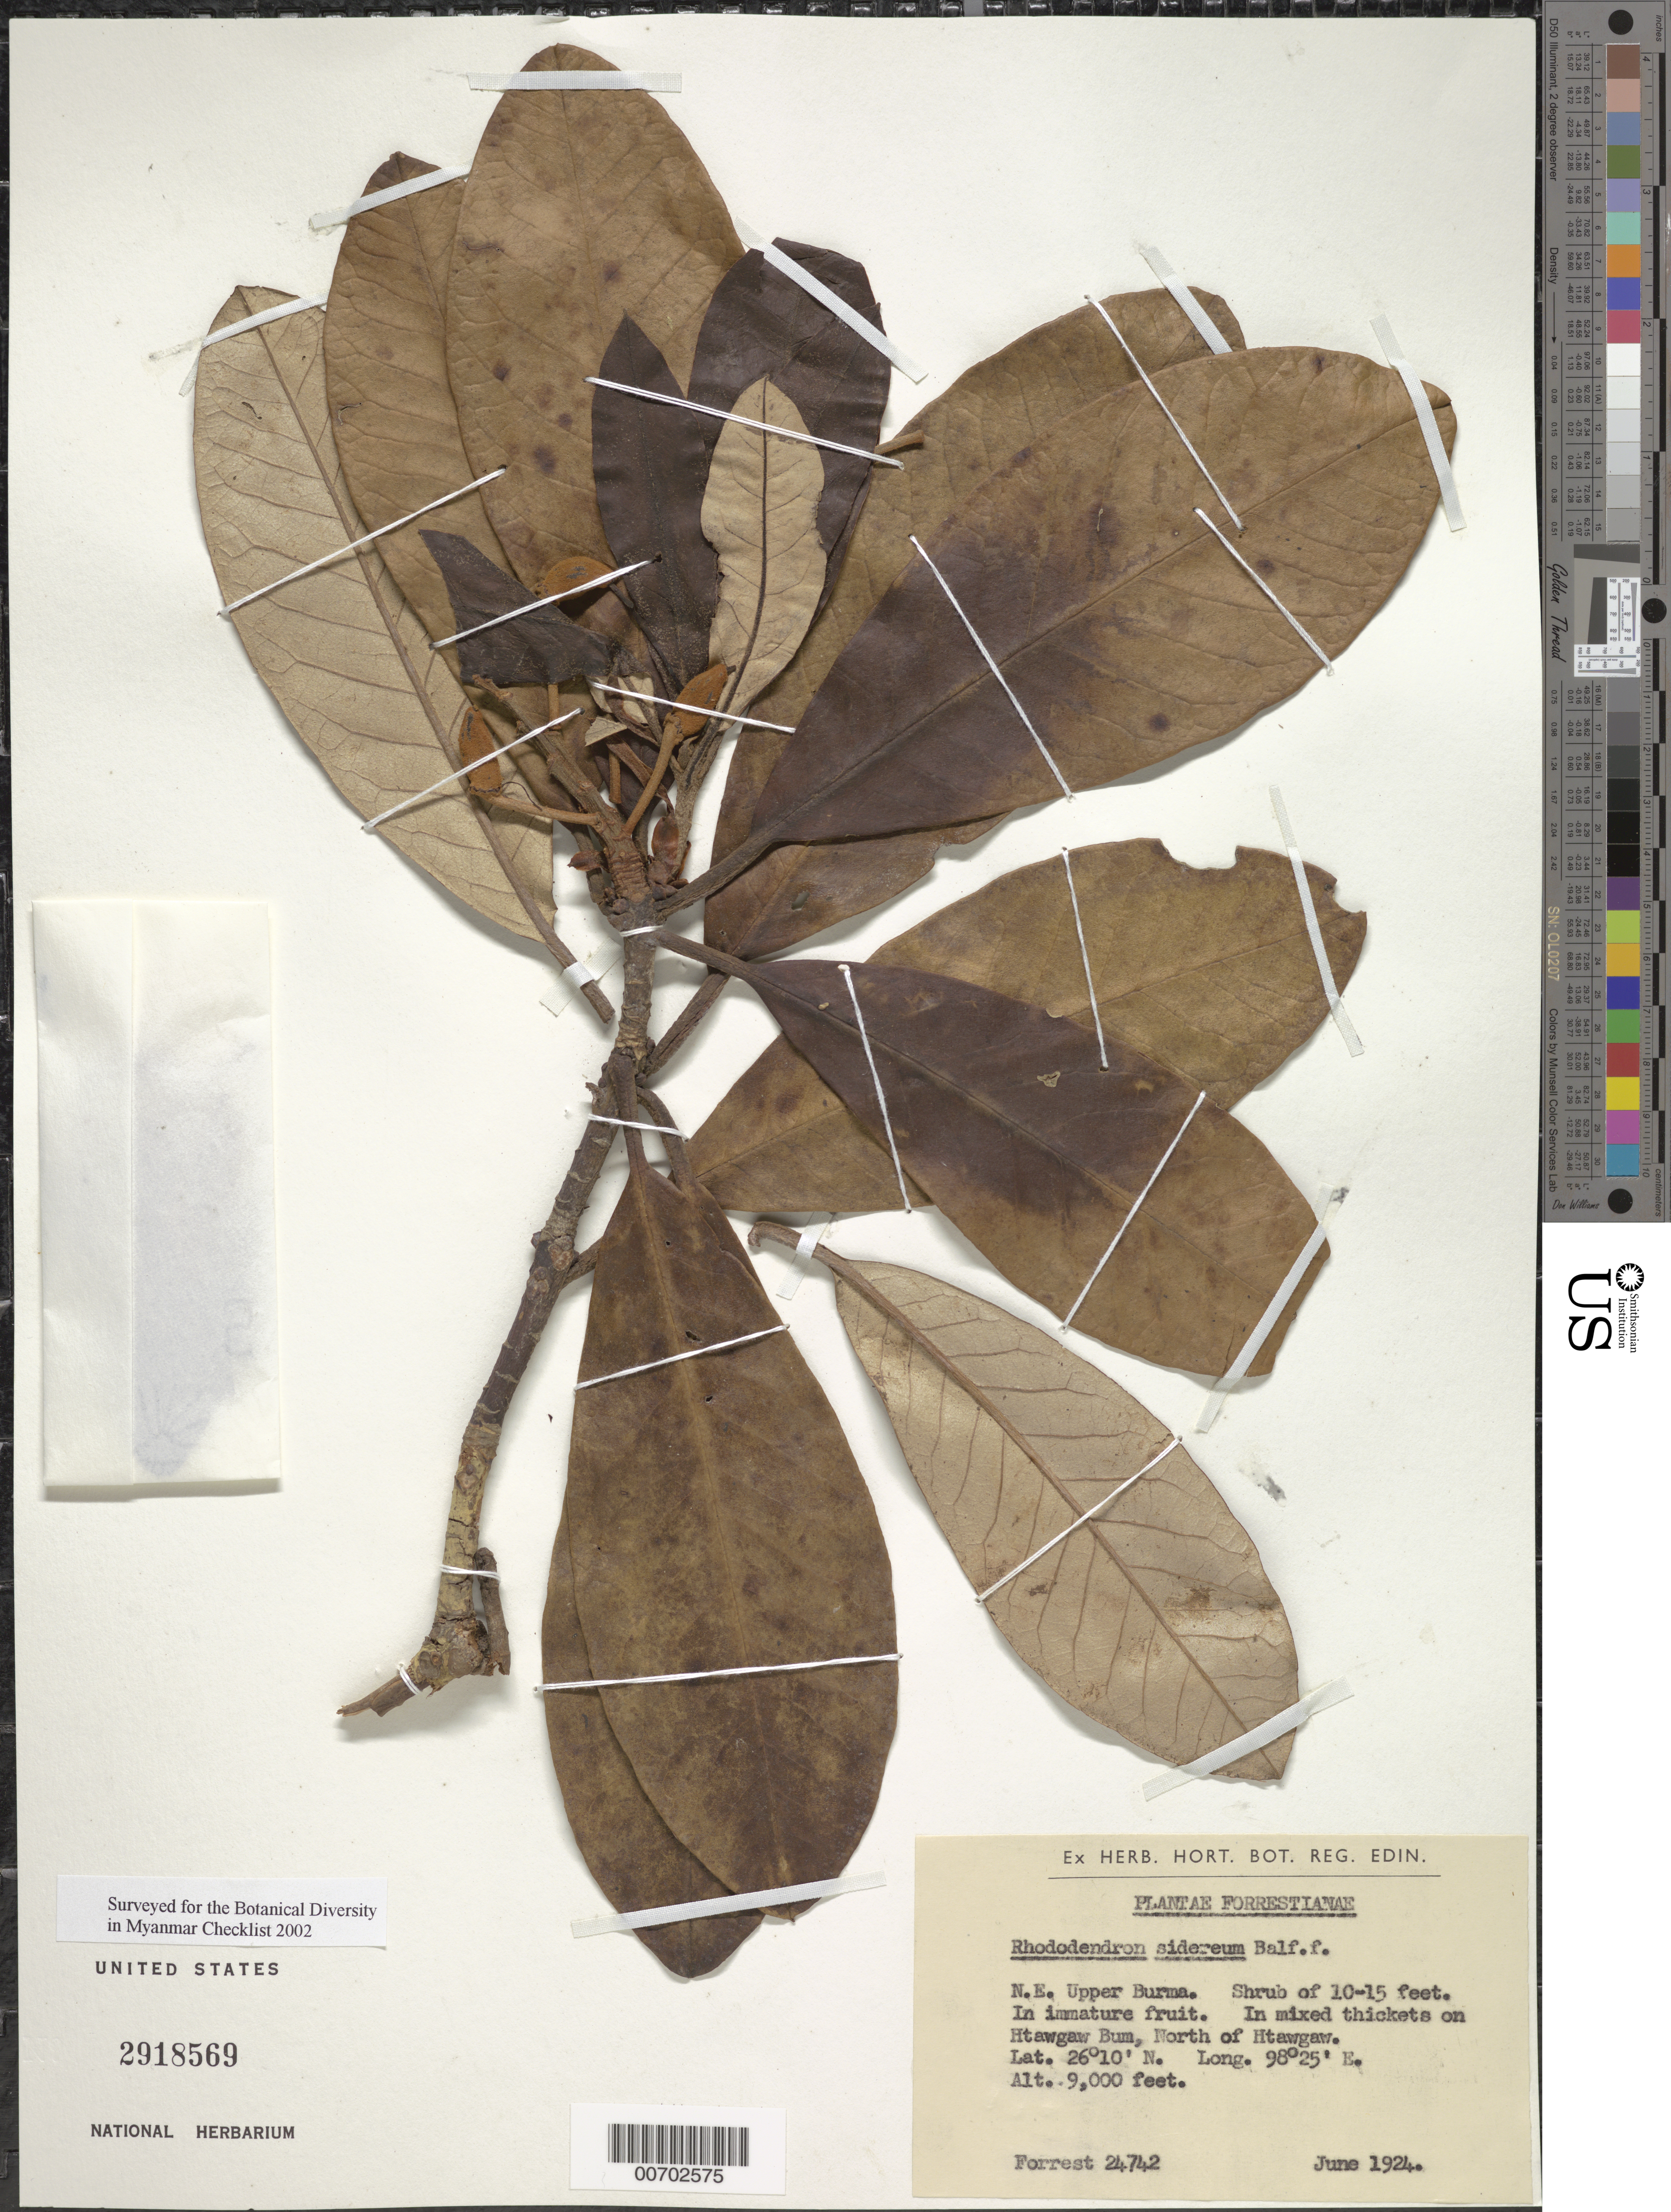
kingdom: Plantae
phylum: Tracheophyta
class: Magnoliopsida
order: Ericales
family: Ericaceae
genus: Rhododendron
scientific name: Rhododendron sidereum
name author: Balf. f.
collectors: G. Forrest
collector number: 24742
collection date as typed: Jun 1925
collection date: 1925-06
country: Myanmar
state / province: Kachin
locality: Htawgaw, N of, Htawgaw Bum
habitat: Mixed thickets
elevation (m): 2743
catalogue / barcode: US 2918569